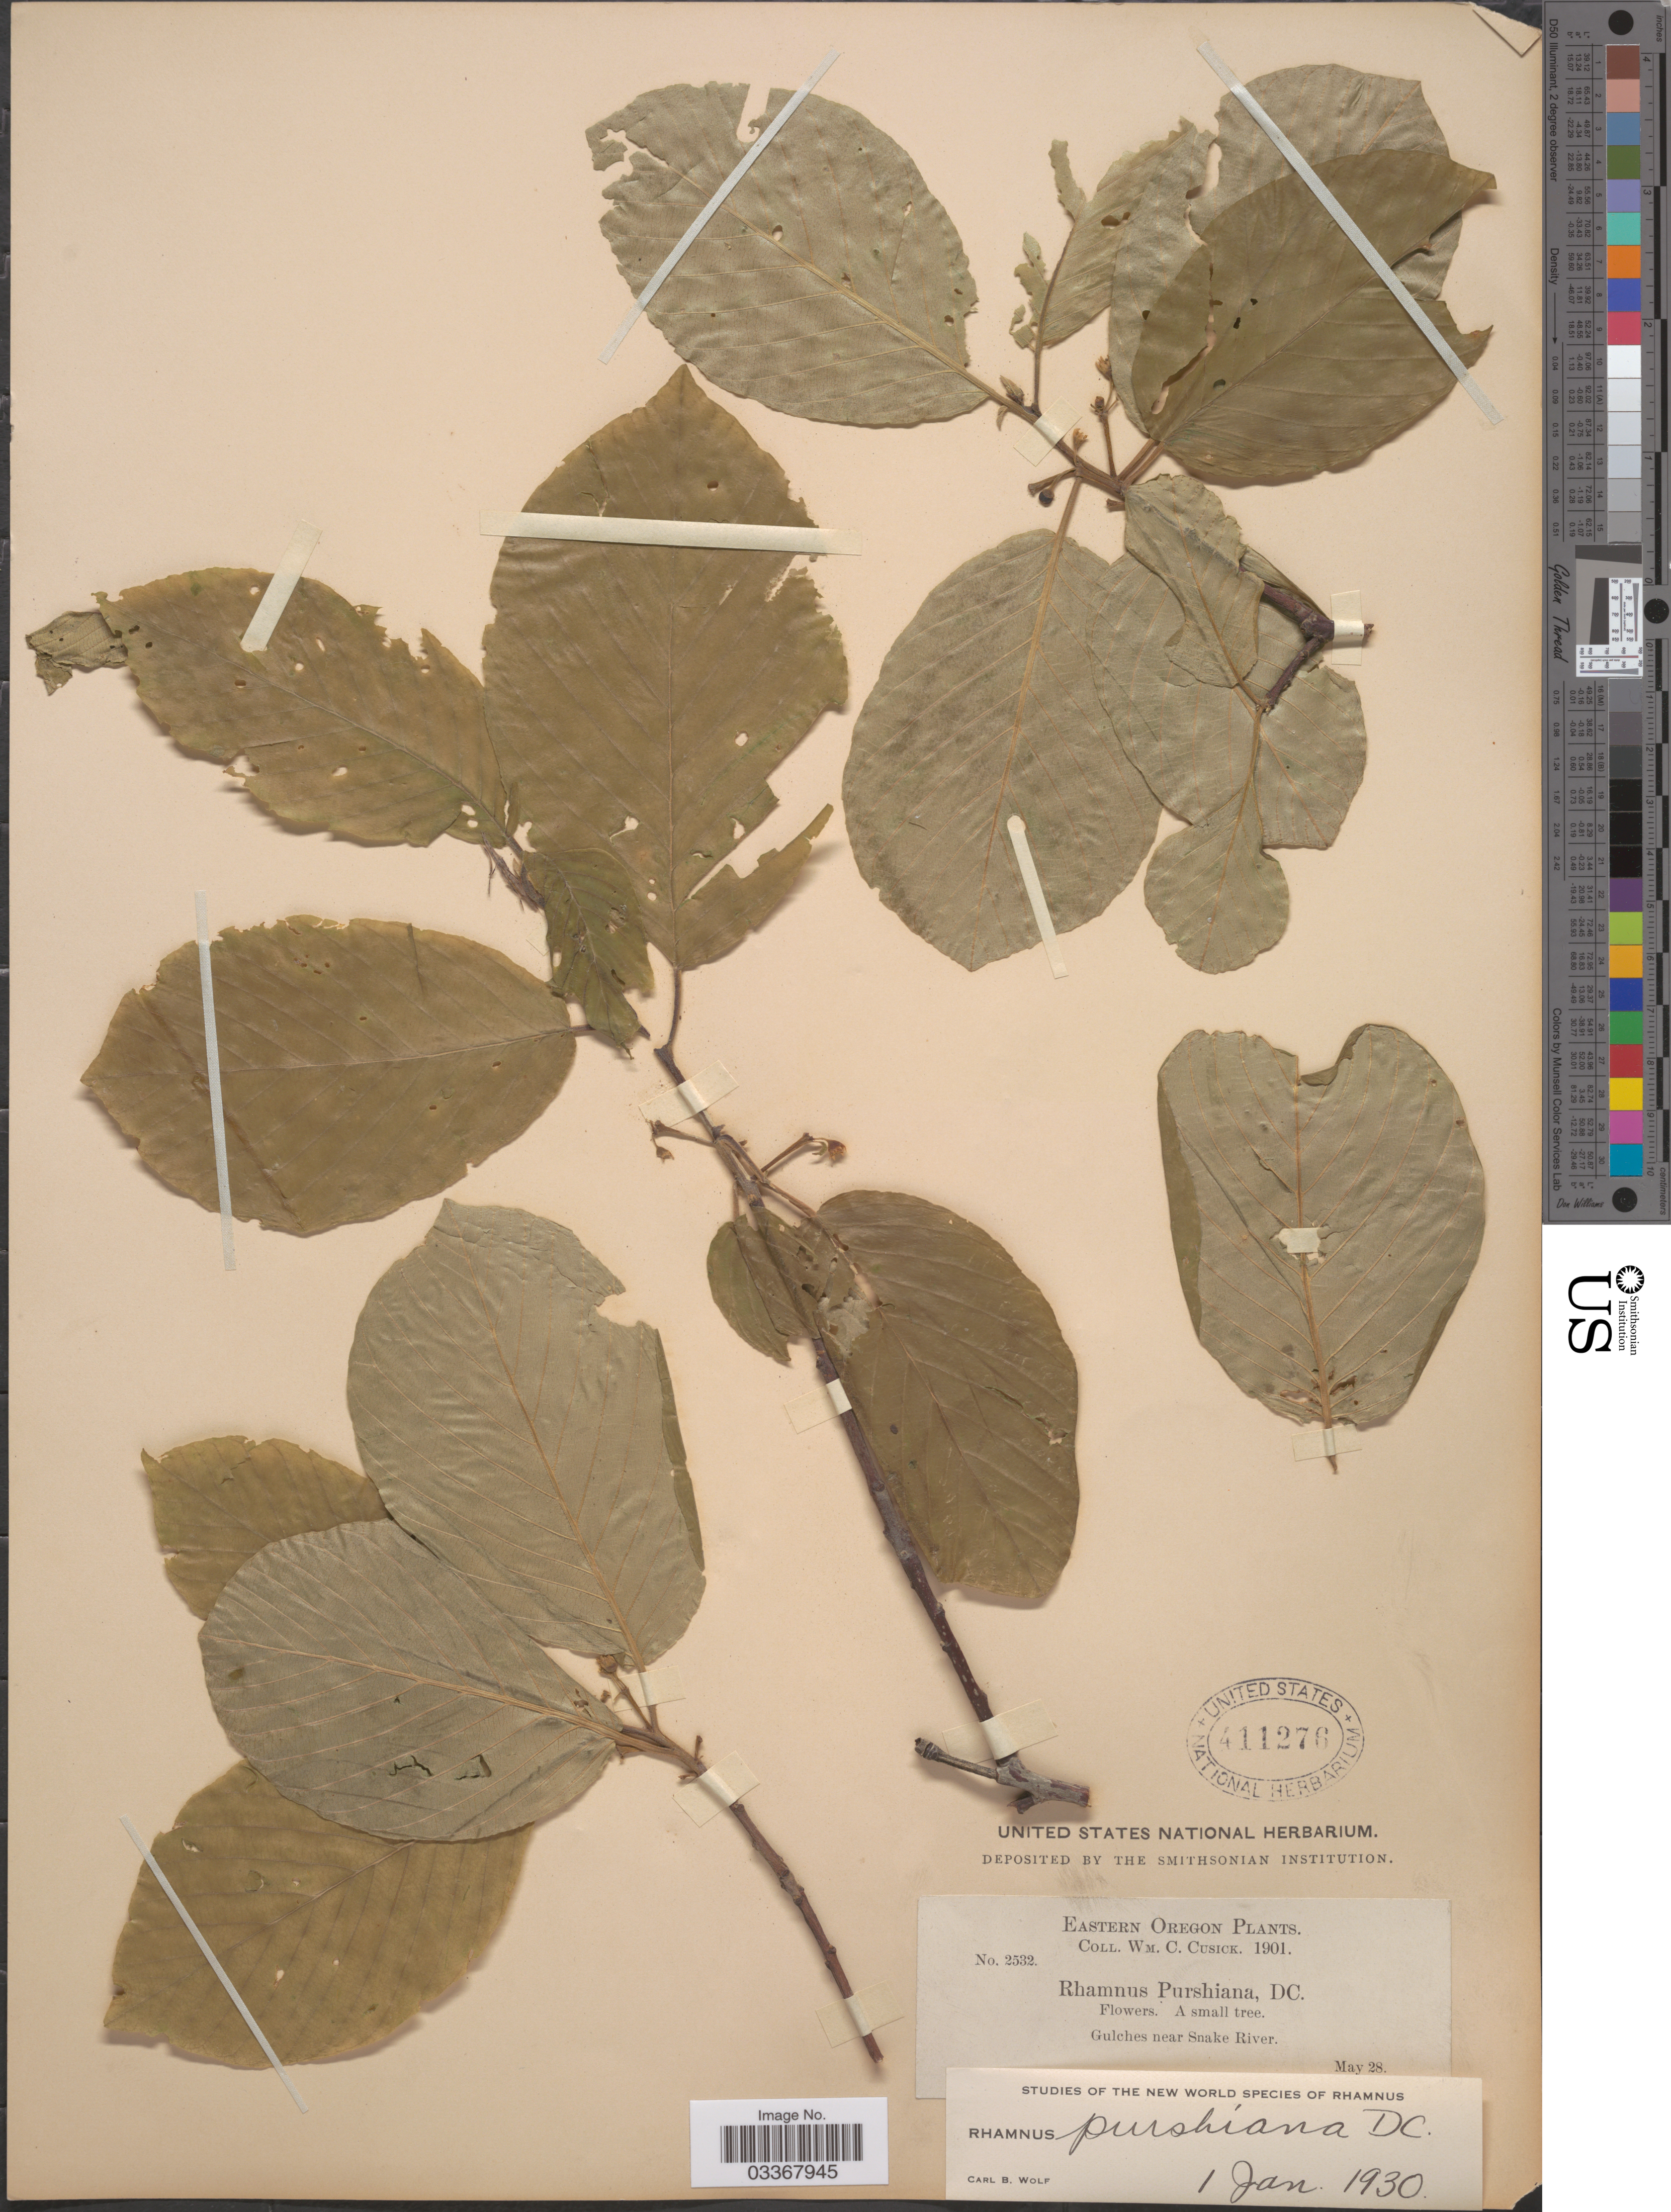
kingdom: Plantae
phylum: Tracheophyta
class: Magnoliopsida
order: Rosales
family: Rhamnaceae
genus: Frangula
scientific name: Frangula purshiana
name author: (DC.) A. Gray ex J.G. Cooper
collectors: W. C. Cusick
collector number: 2532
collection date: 1901-05-28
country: United States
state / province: Oregon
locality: Eastern Oregon, Gulches near Snake River.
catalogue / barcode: US 411276